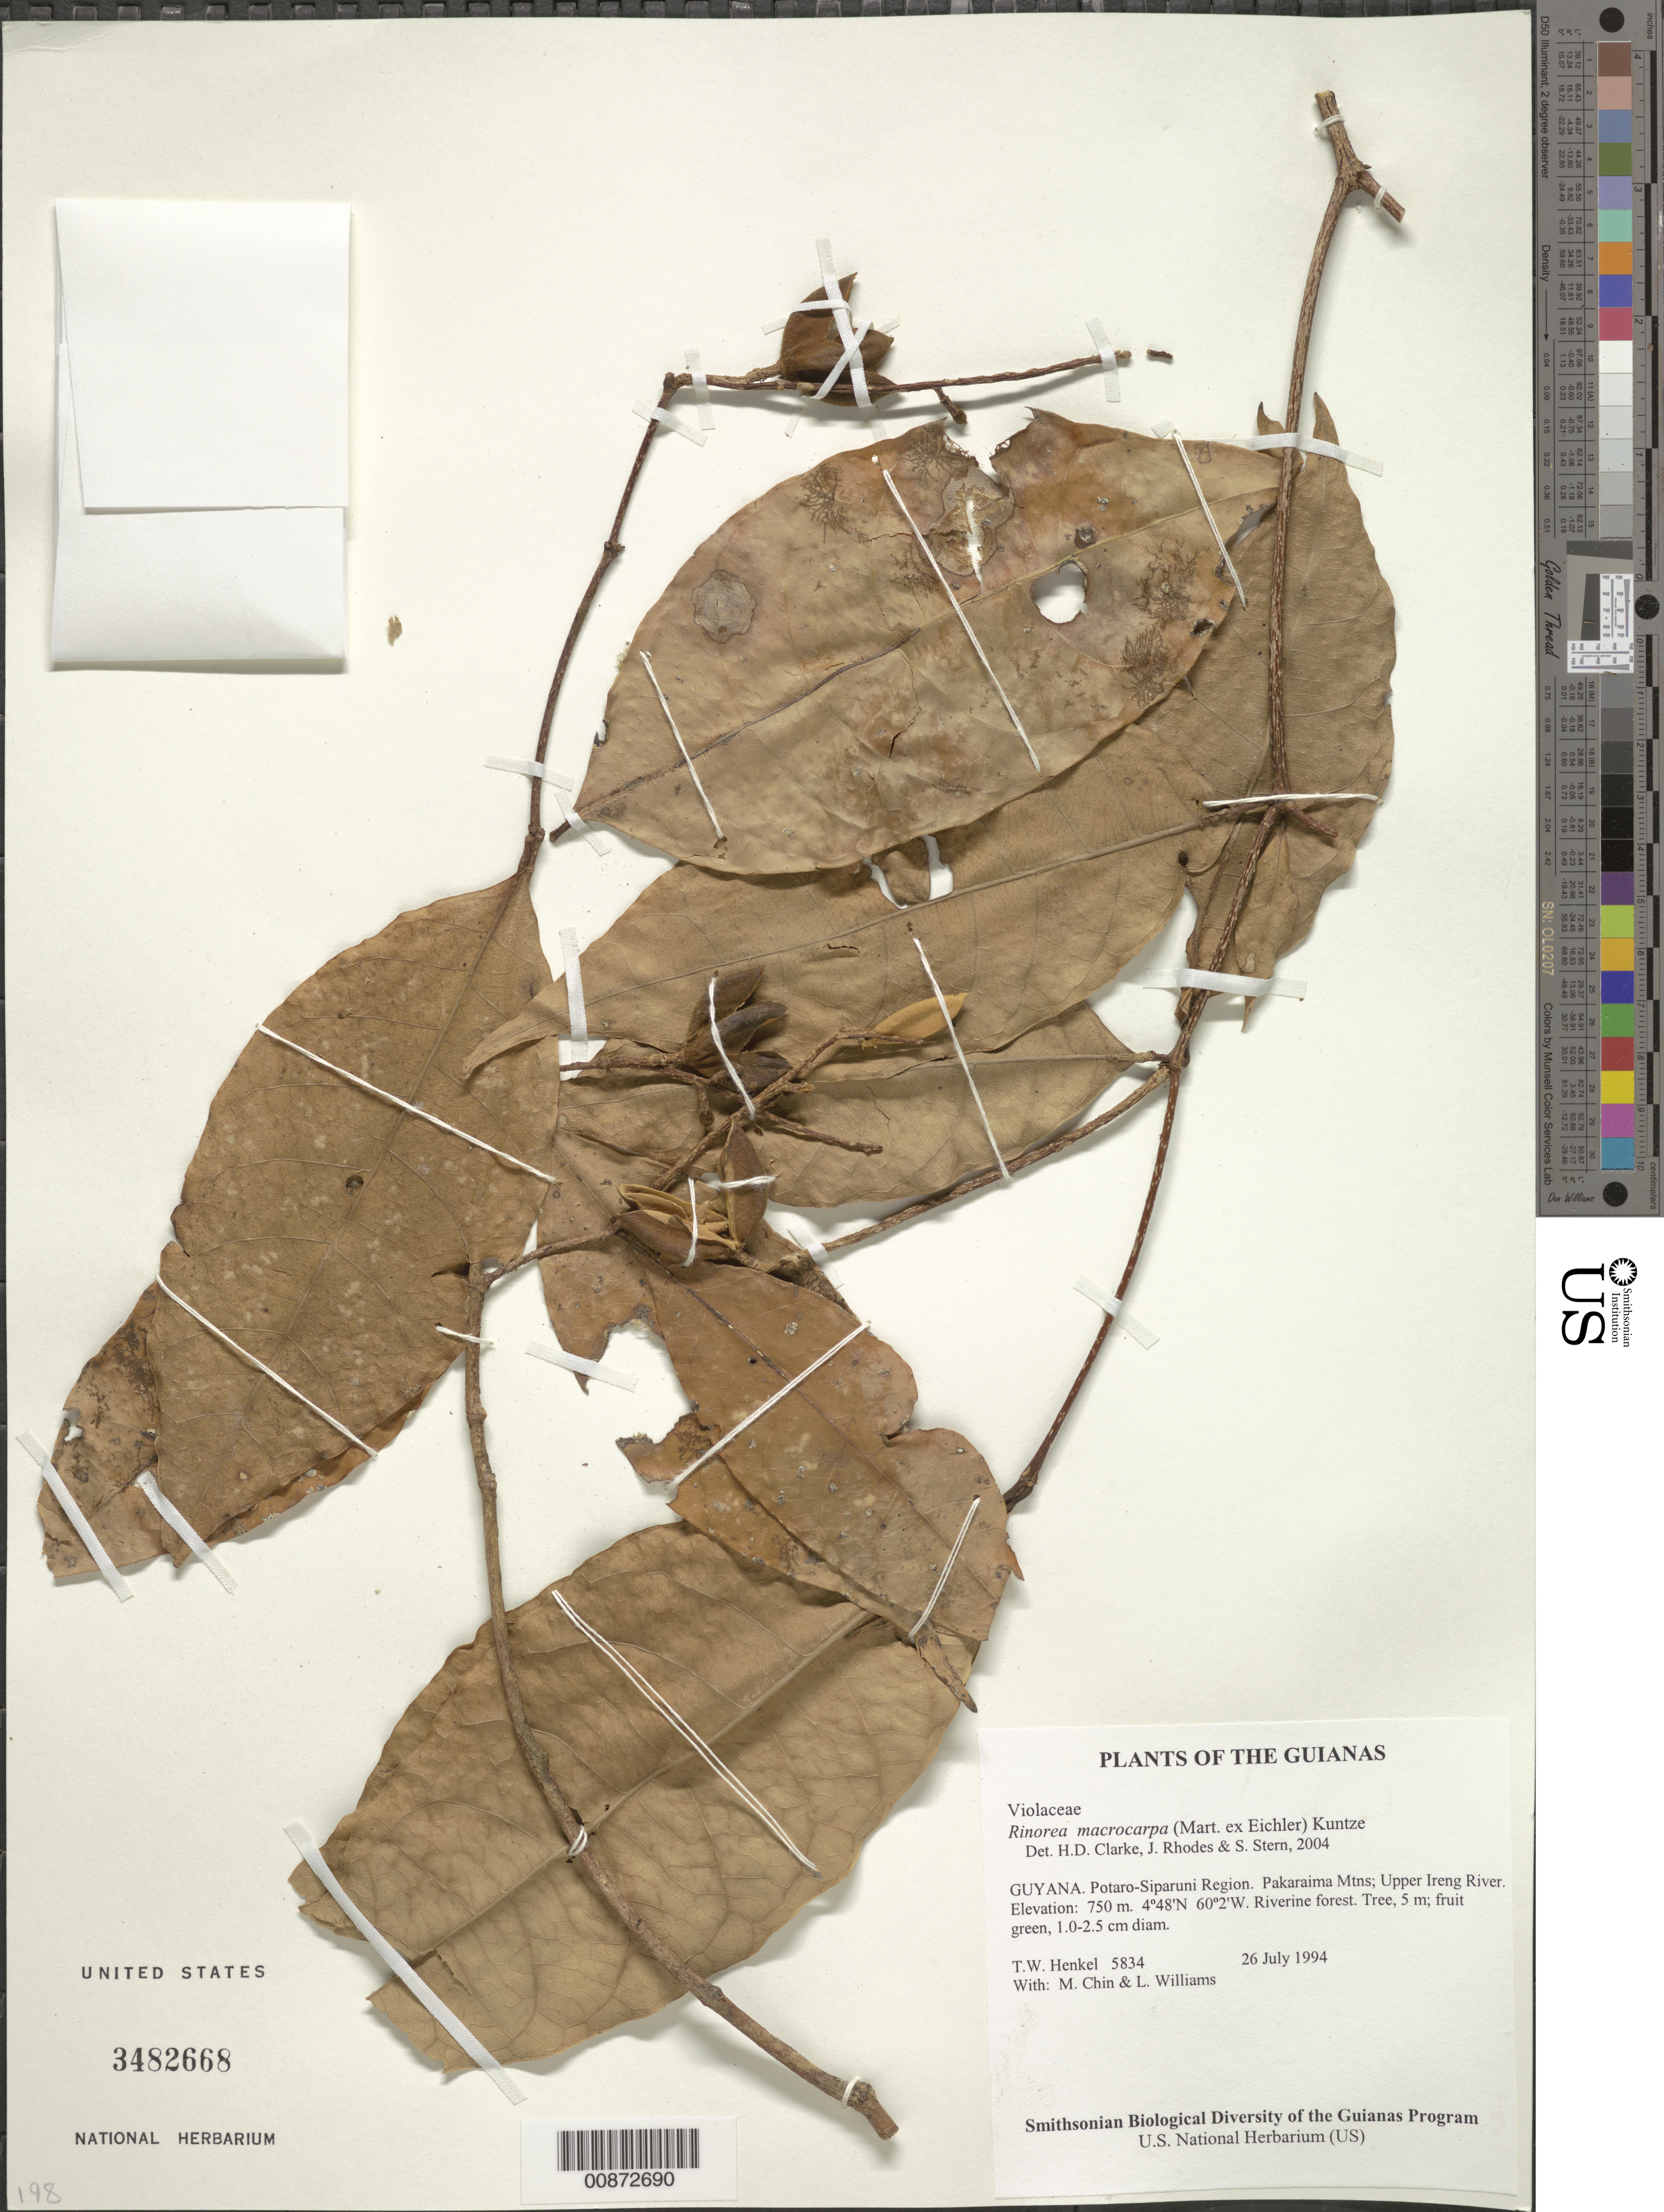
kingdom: Plantae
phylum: Tracheophyta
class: Magnoliopsida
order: Malpighiales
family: Violaceae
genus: Rinorea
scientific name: Rinorea riana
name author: Kuntze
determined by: Hoyos-Gomez, S. E.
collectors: T. Henkel, M. Chin & L. Williams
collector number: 5834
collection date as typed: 26 July 1994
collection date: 1994-07-26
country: Guyana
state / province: Potaro-Siparuni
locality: Pakaraima Mtns; Upper Ireng River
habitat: Riverine forest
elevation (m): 750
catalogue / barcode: US 3482668